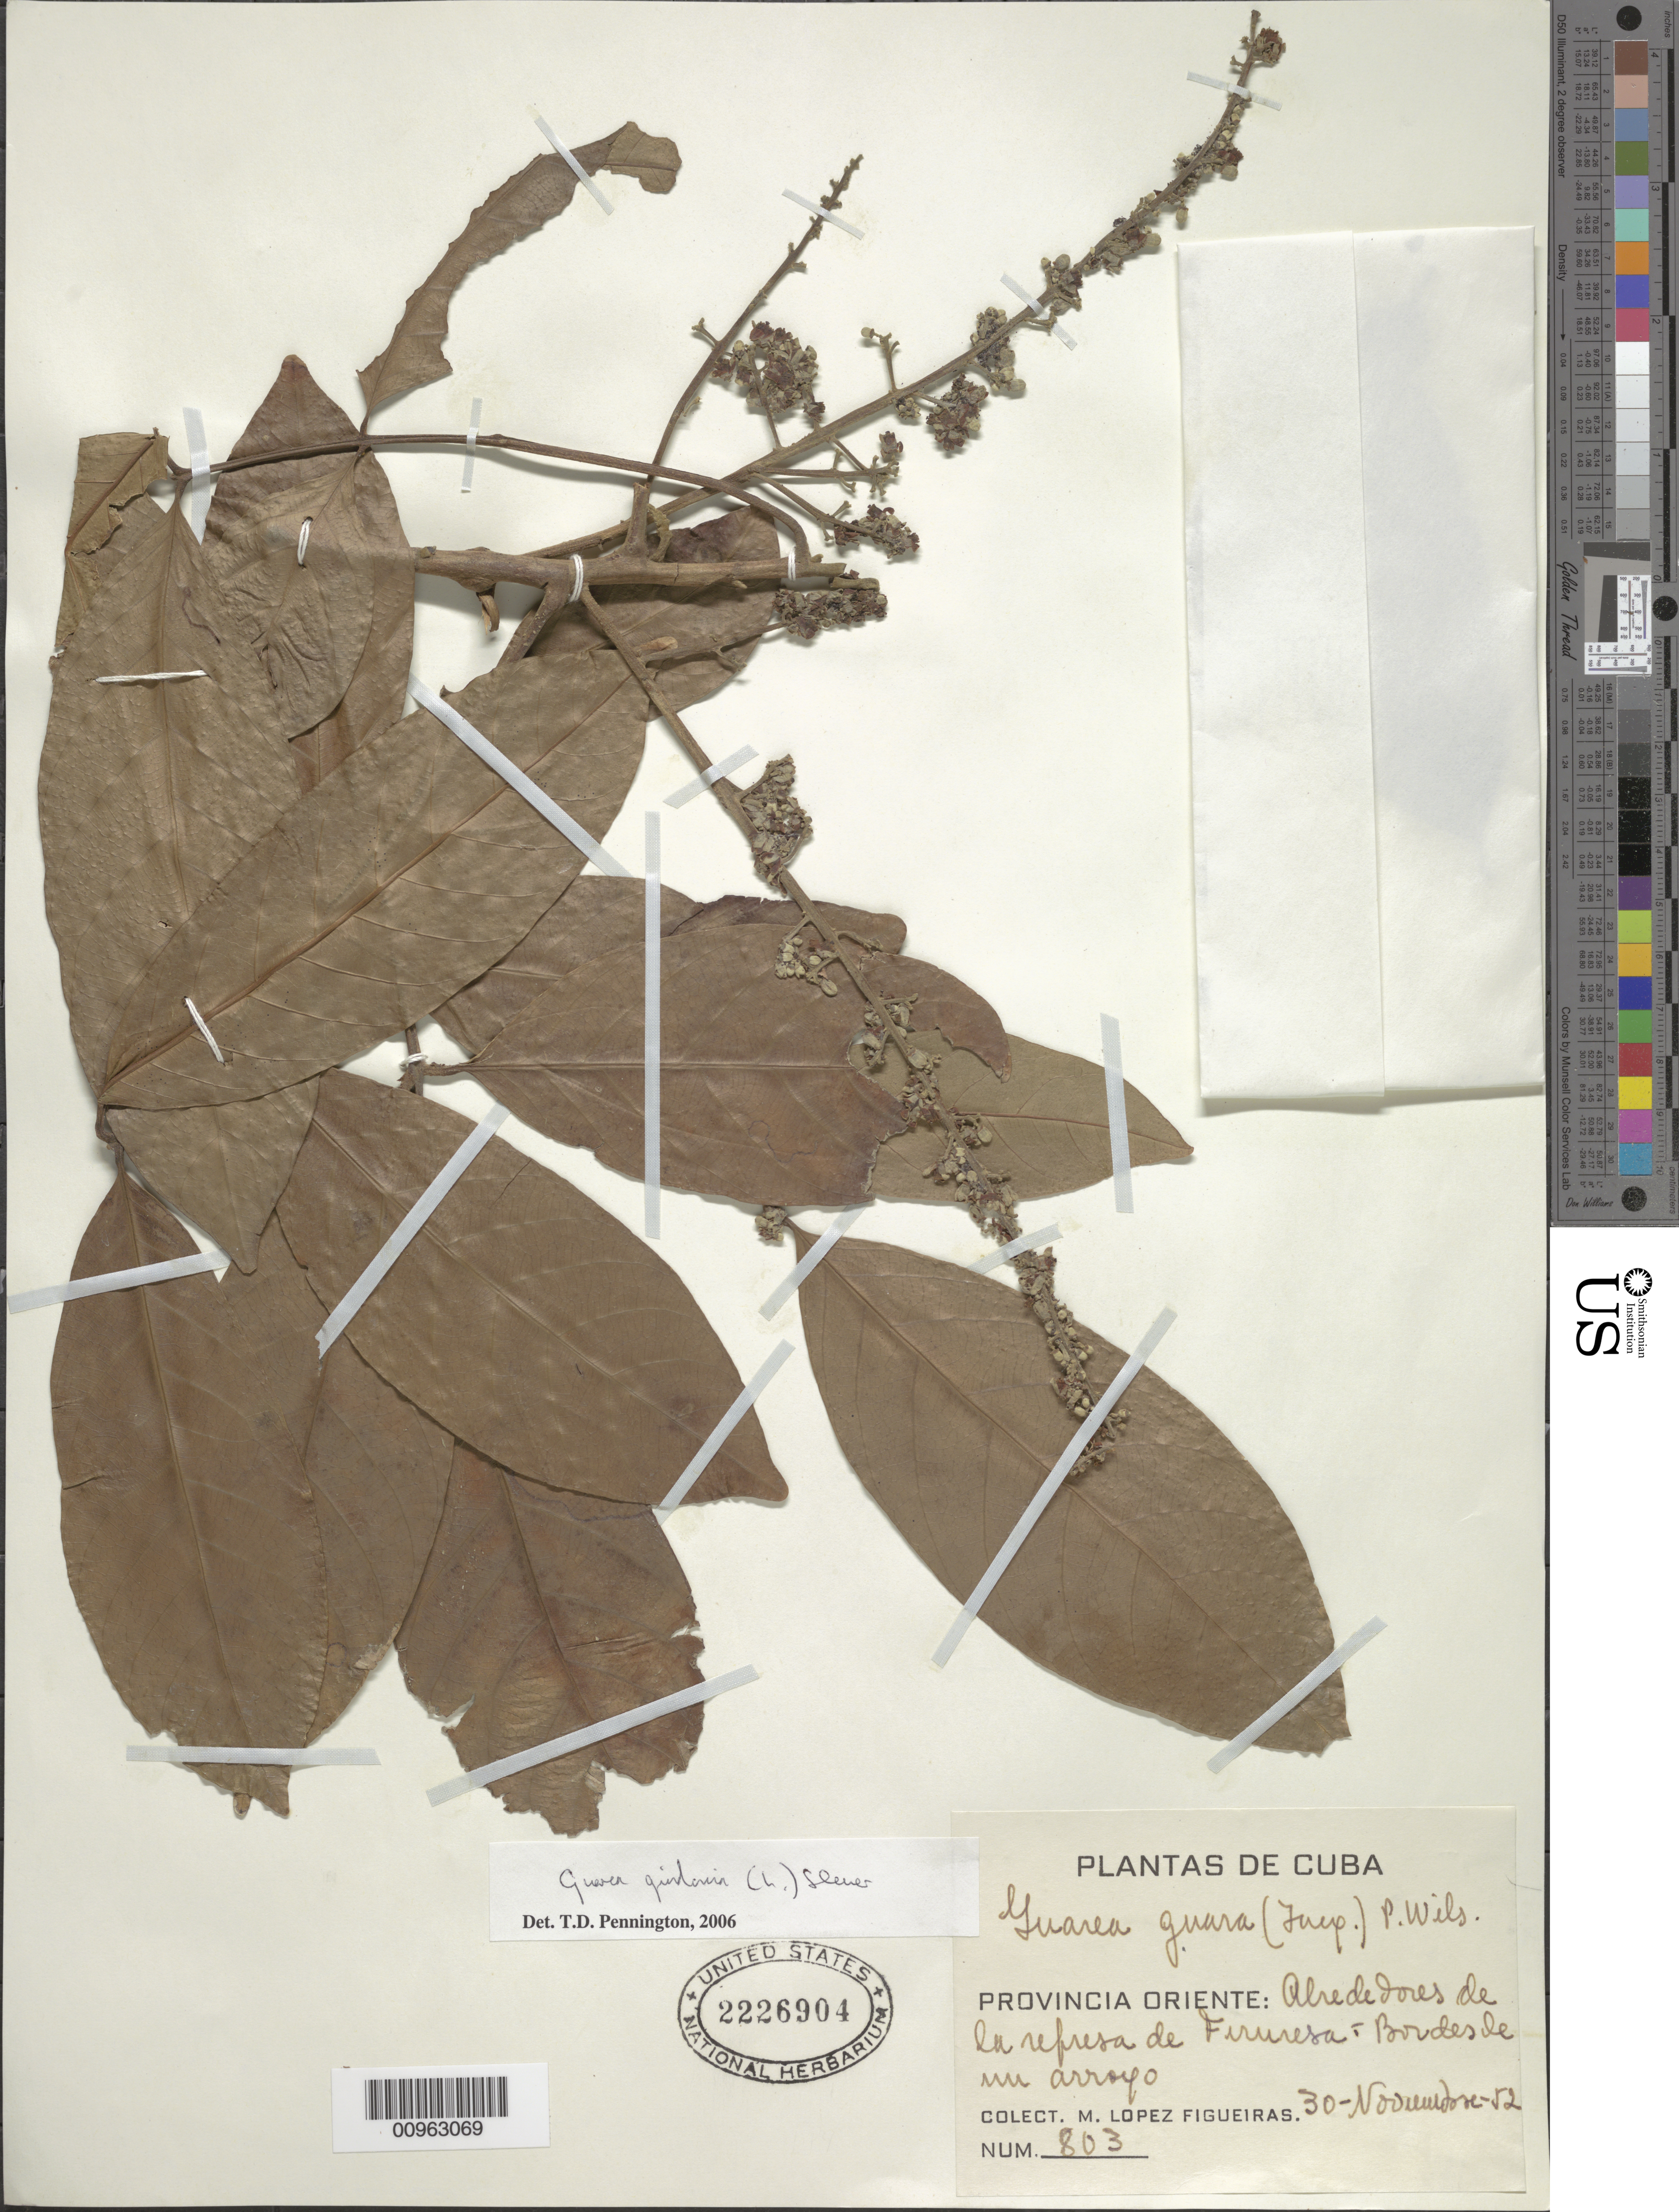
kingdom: Plantae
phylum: Tracheophyta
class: Magnoliopsida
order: Sapindales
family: Meliaceae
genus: Guarea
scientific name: Guarea guidonia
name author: (L.) Sleumer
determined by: Pennington, T. D., (K)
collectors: M. López Figueiras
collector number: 803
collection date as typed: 30 Nov 1952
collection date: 1952-11-30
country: Cuba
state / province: Oriente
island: Cuba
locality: Alrededores de la refresa de "Firuresa" y Bordes de un arroyo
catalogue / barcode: US 2226904